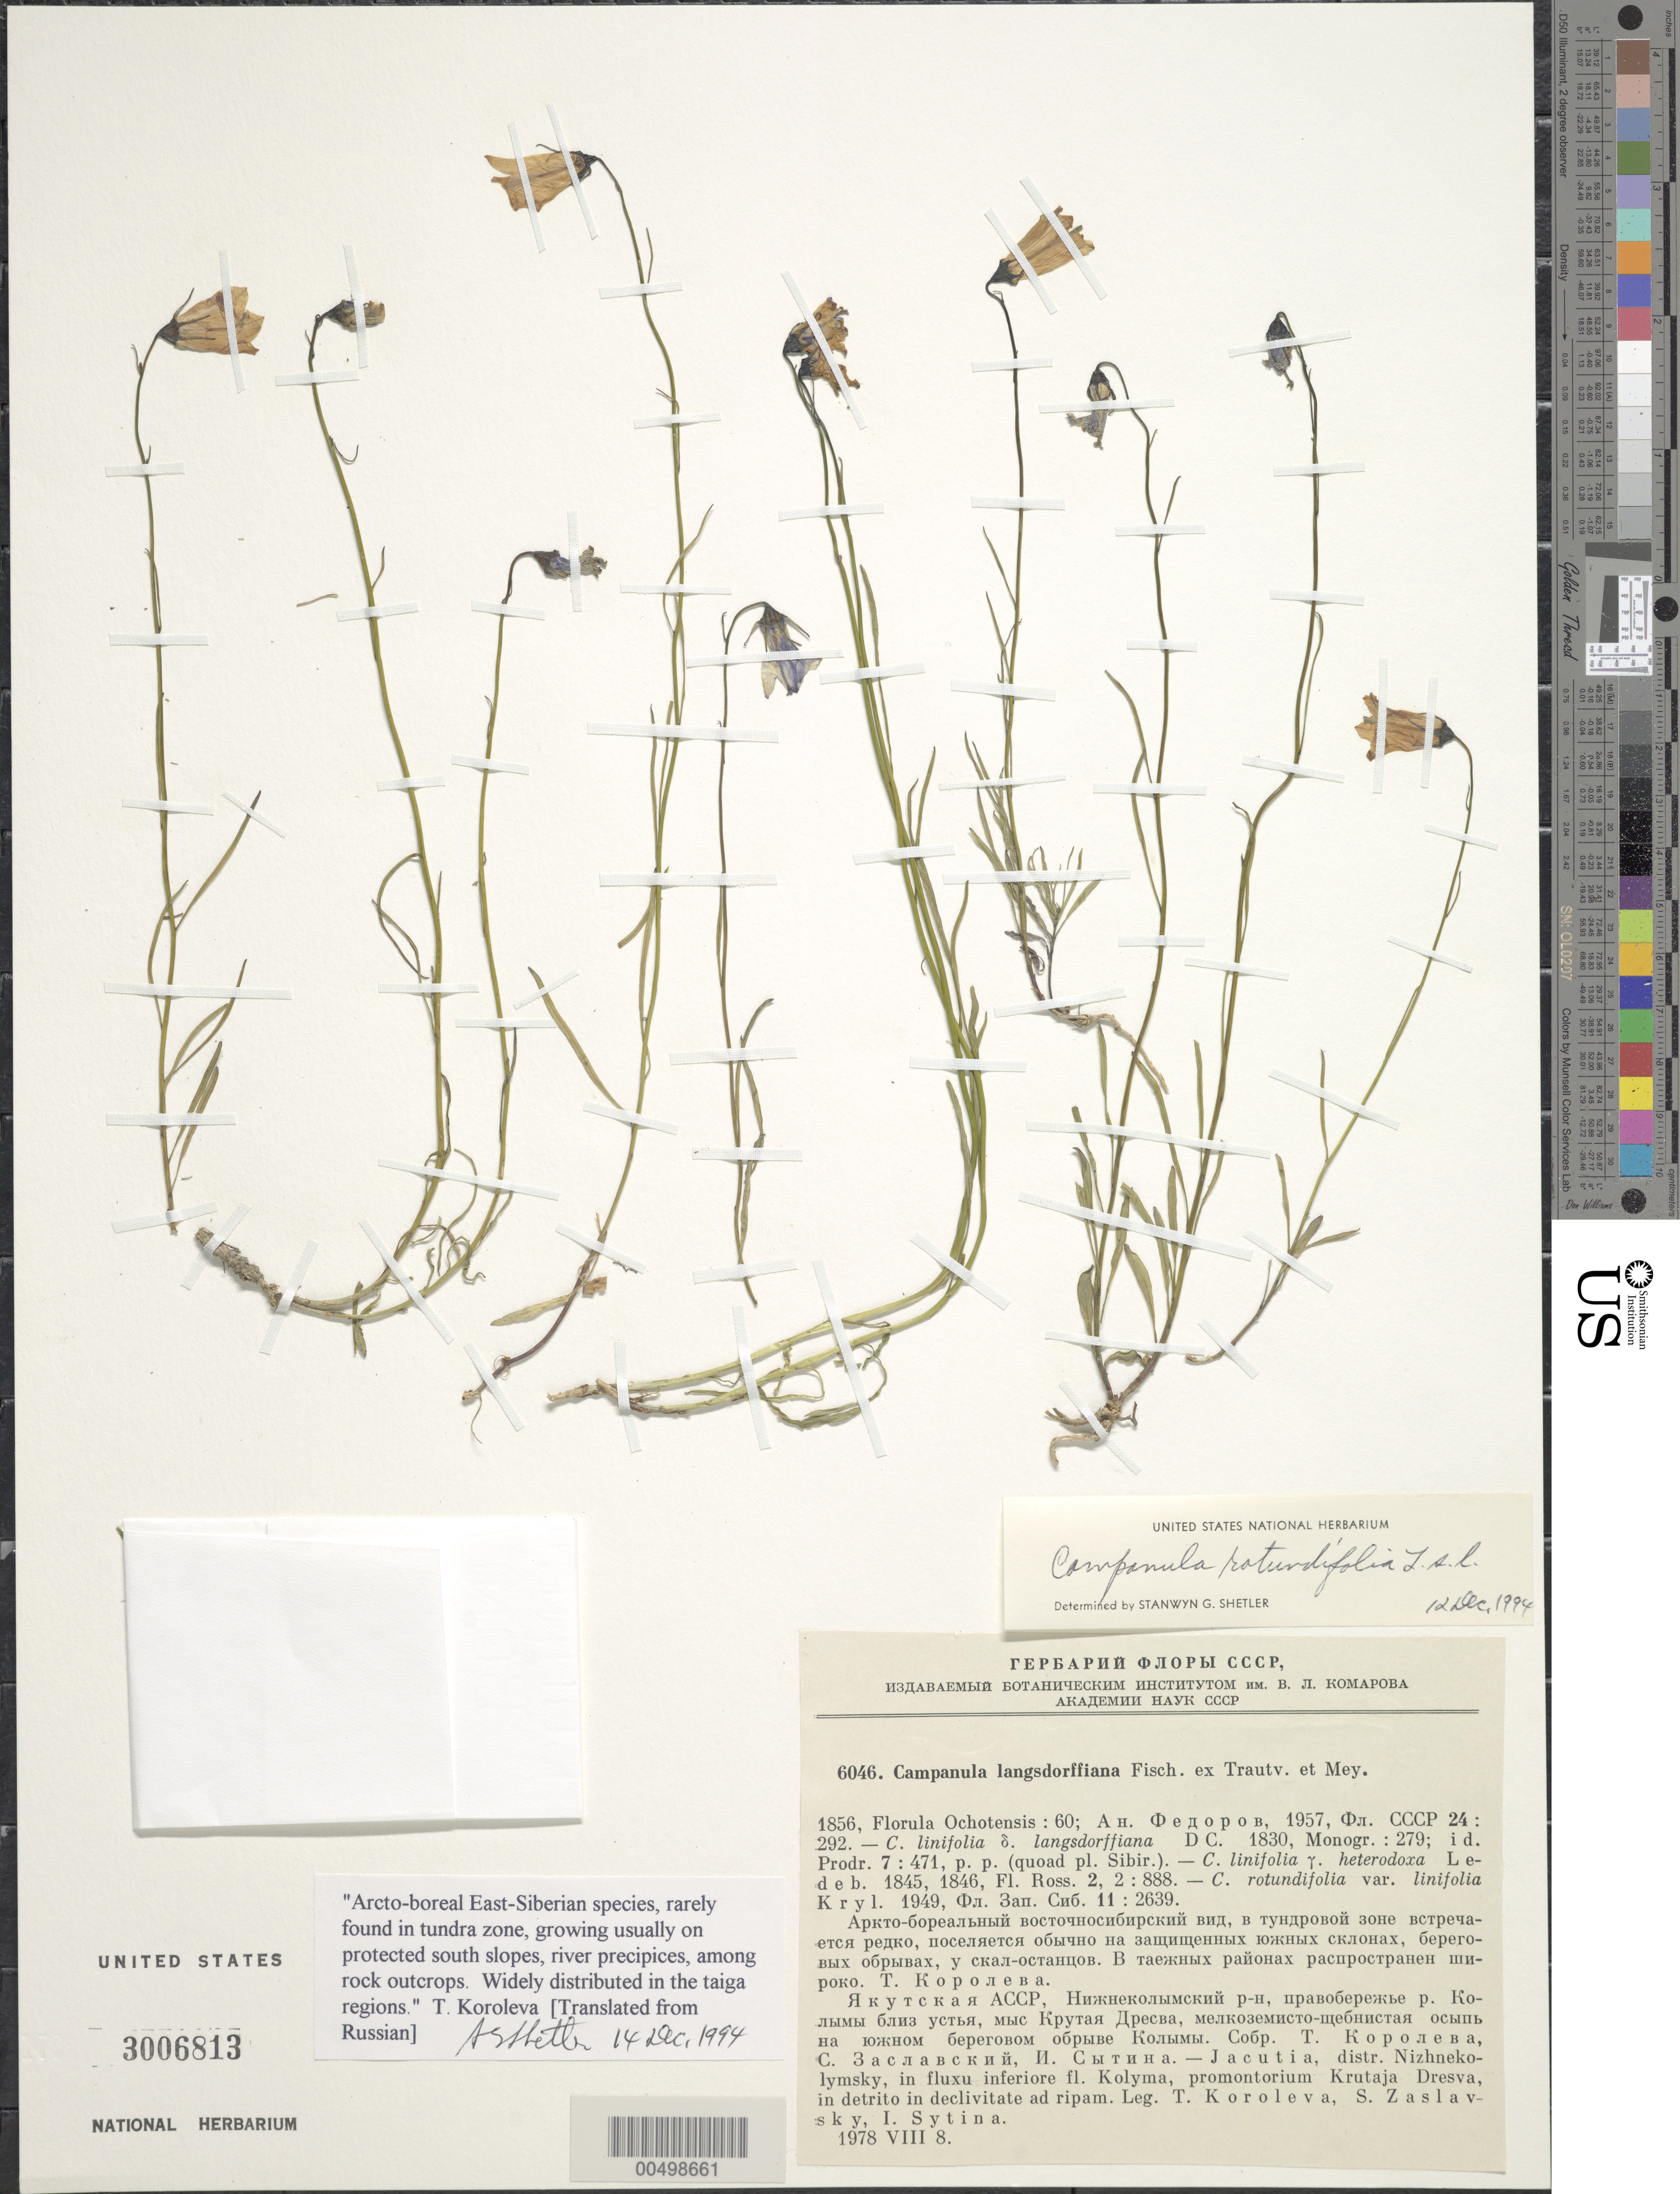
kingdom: Plantae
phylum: Tracheophyta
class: Magnoliopsida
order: Asterales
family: Campanulaceae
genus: Campanula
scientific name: Campanula rotundifolia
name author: L.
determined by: Shetler, Stanwyn G., (US), NMNH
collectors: T. Koroleva, S. Zaslavsky & I. Sytina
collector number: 6046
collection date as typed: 08 Aug 1978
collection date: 1978-08-08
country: Russian Federation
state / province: Sakha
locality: Nizhnekolymsky [Lower Kolyma] rayon, right bank area, south wall [?precipice] of Kolyma River near the mouth, Cape Krutaya Dresv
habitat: sandy rubble talus [scree] on steep south wall of river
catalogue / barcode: US 3006813